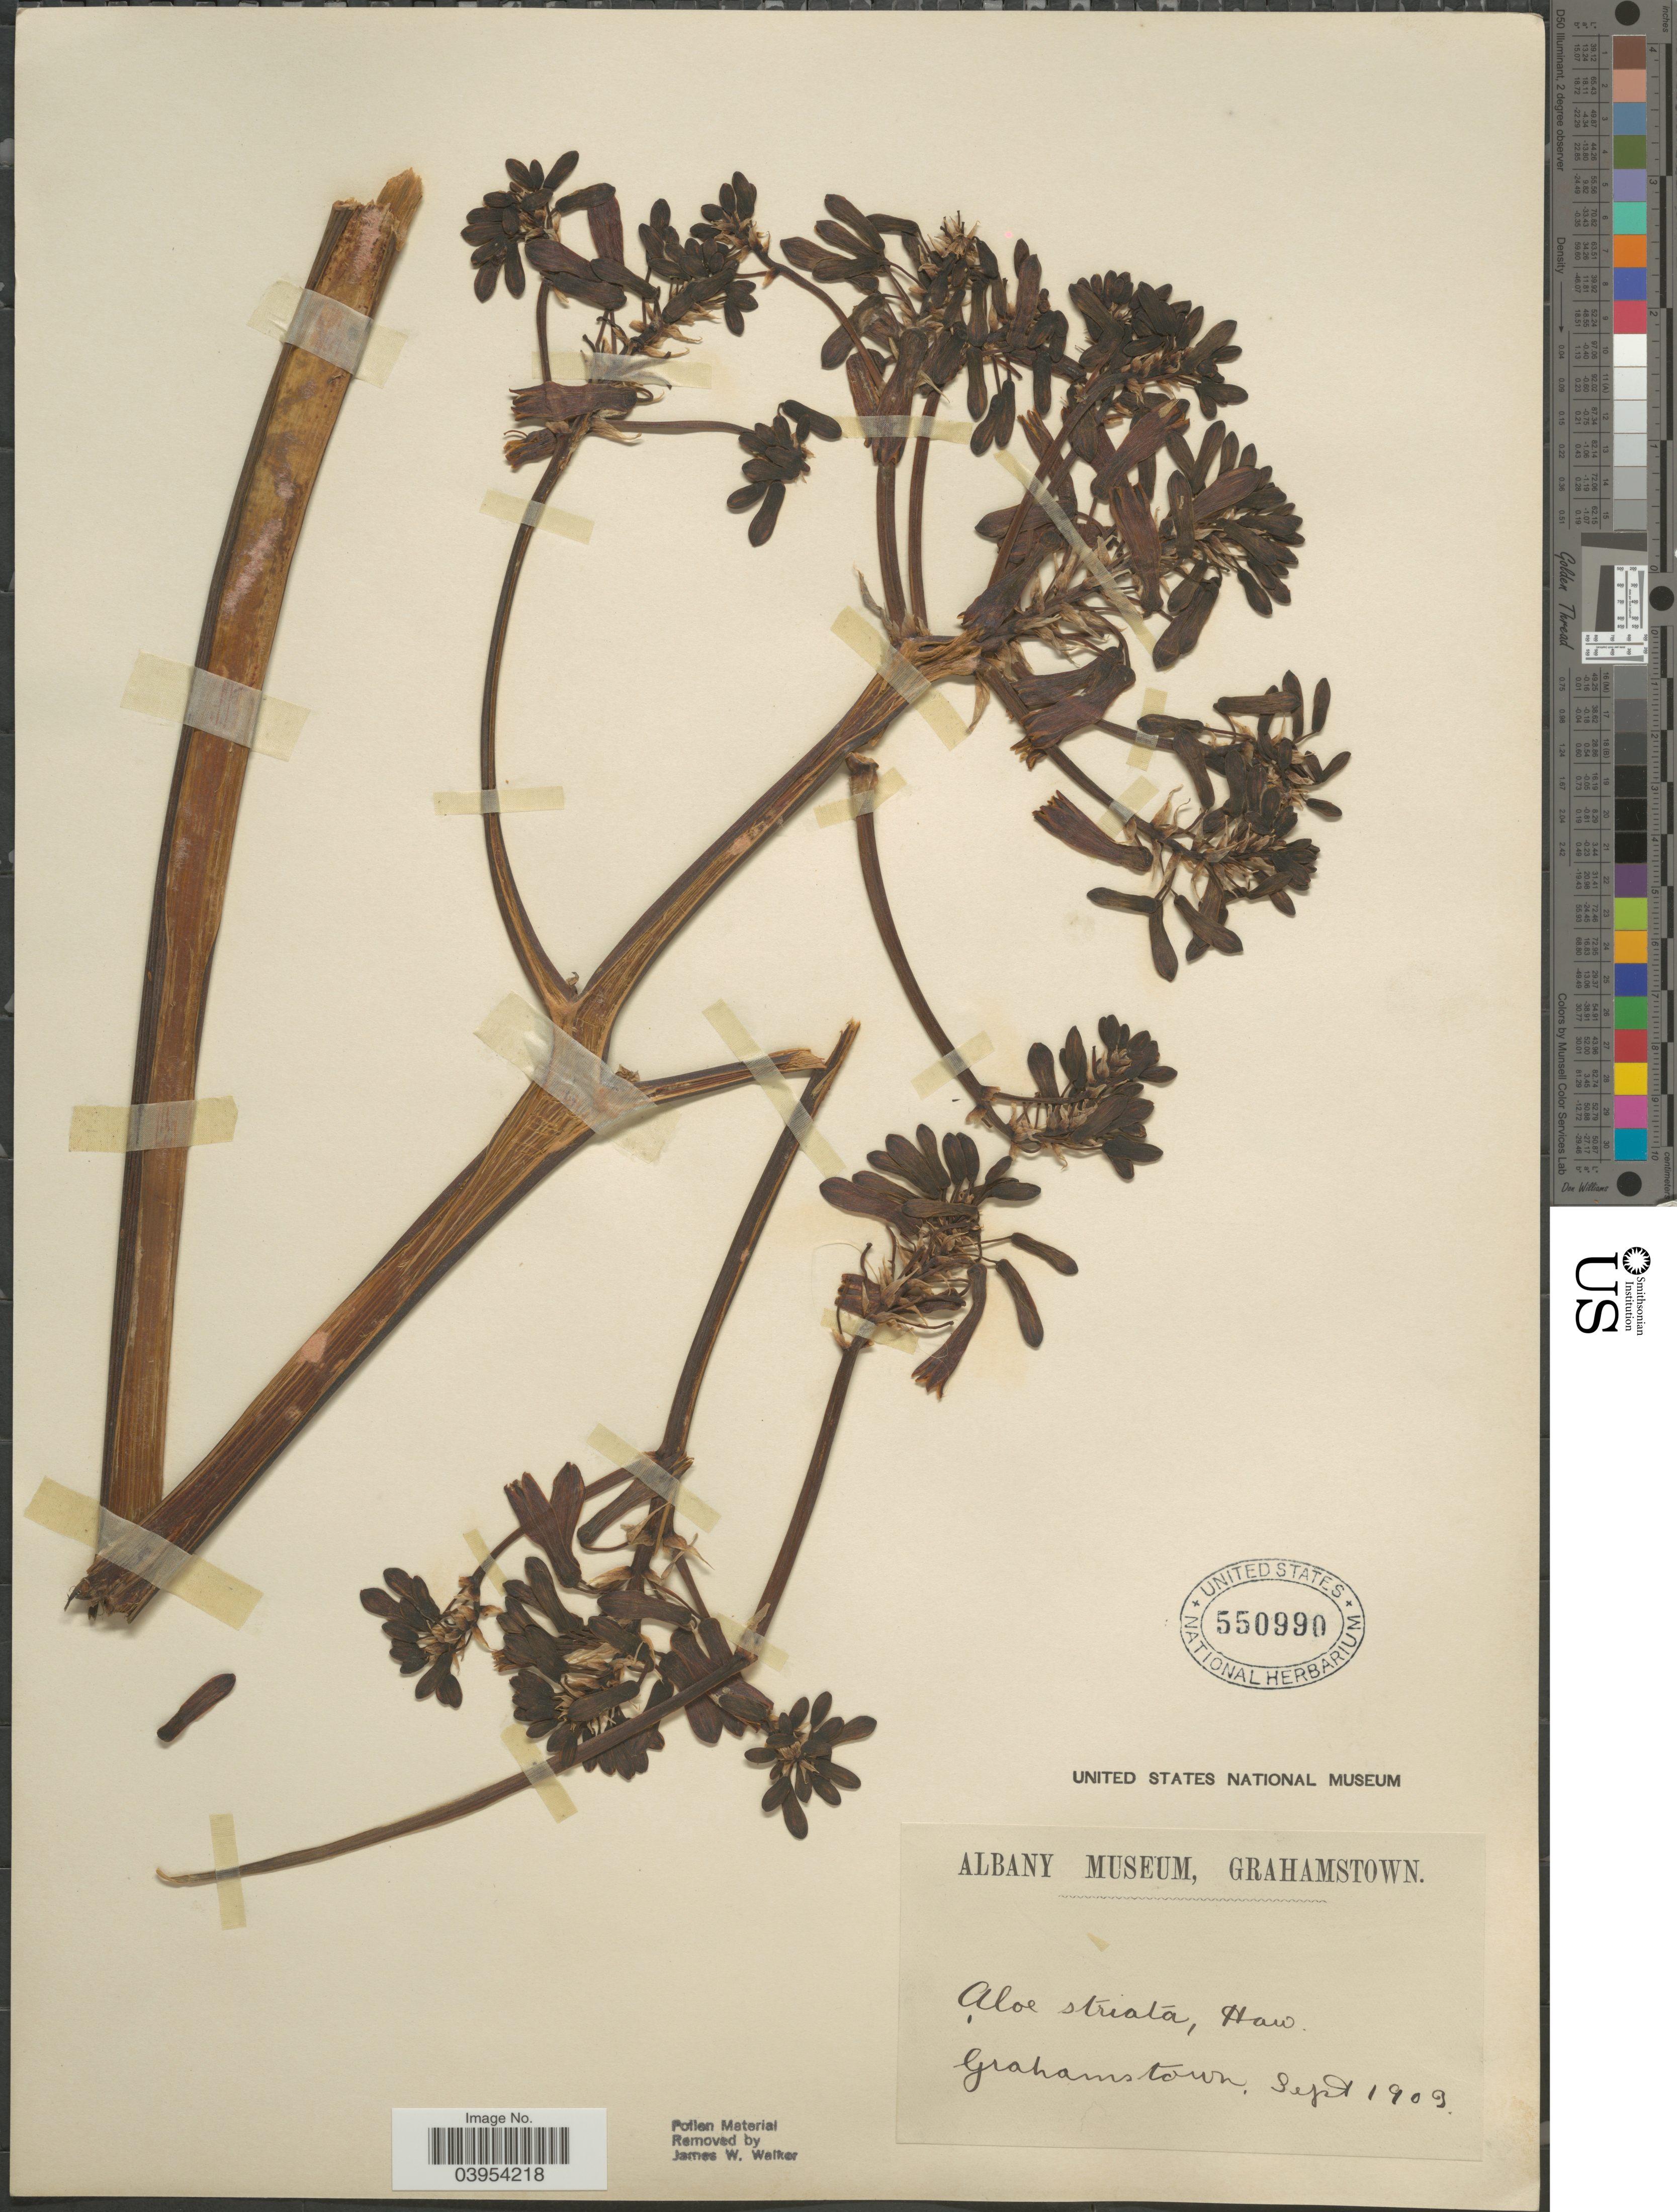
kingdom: Plantae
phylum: Tracheophyta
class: Liliopsida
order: Asparagales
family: Asphodelaceae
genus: Aloe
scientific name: Aloe striata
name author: Haw.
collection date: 1903-09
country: South Africa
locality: Grahamstown.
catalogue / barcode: US 550990